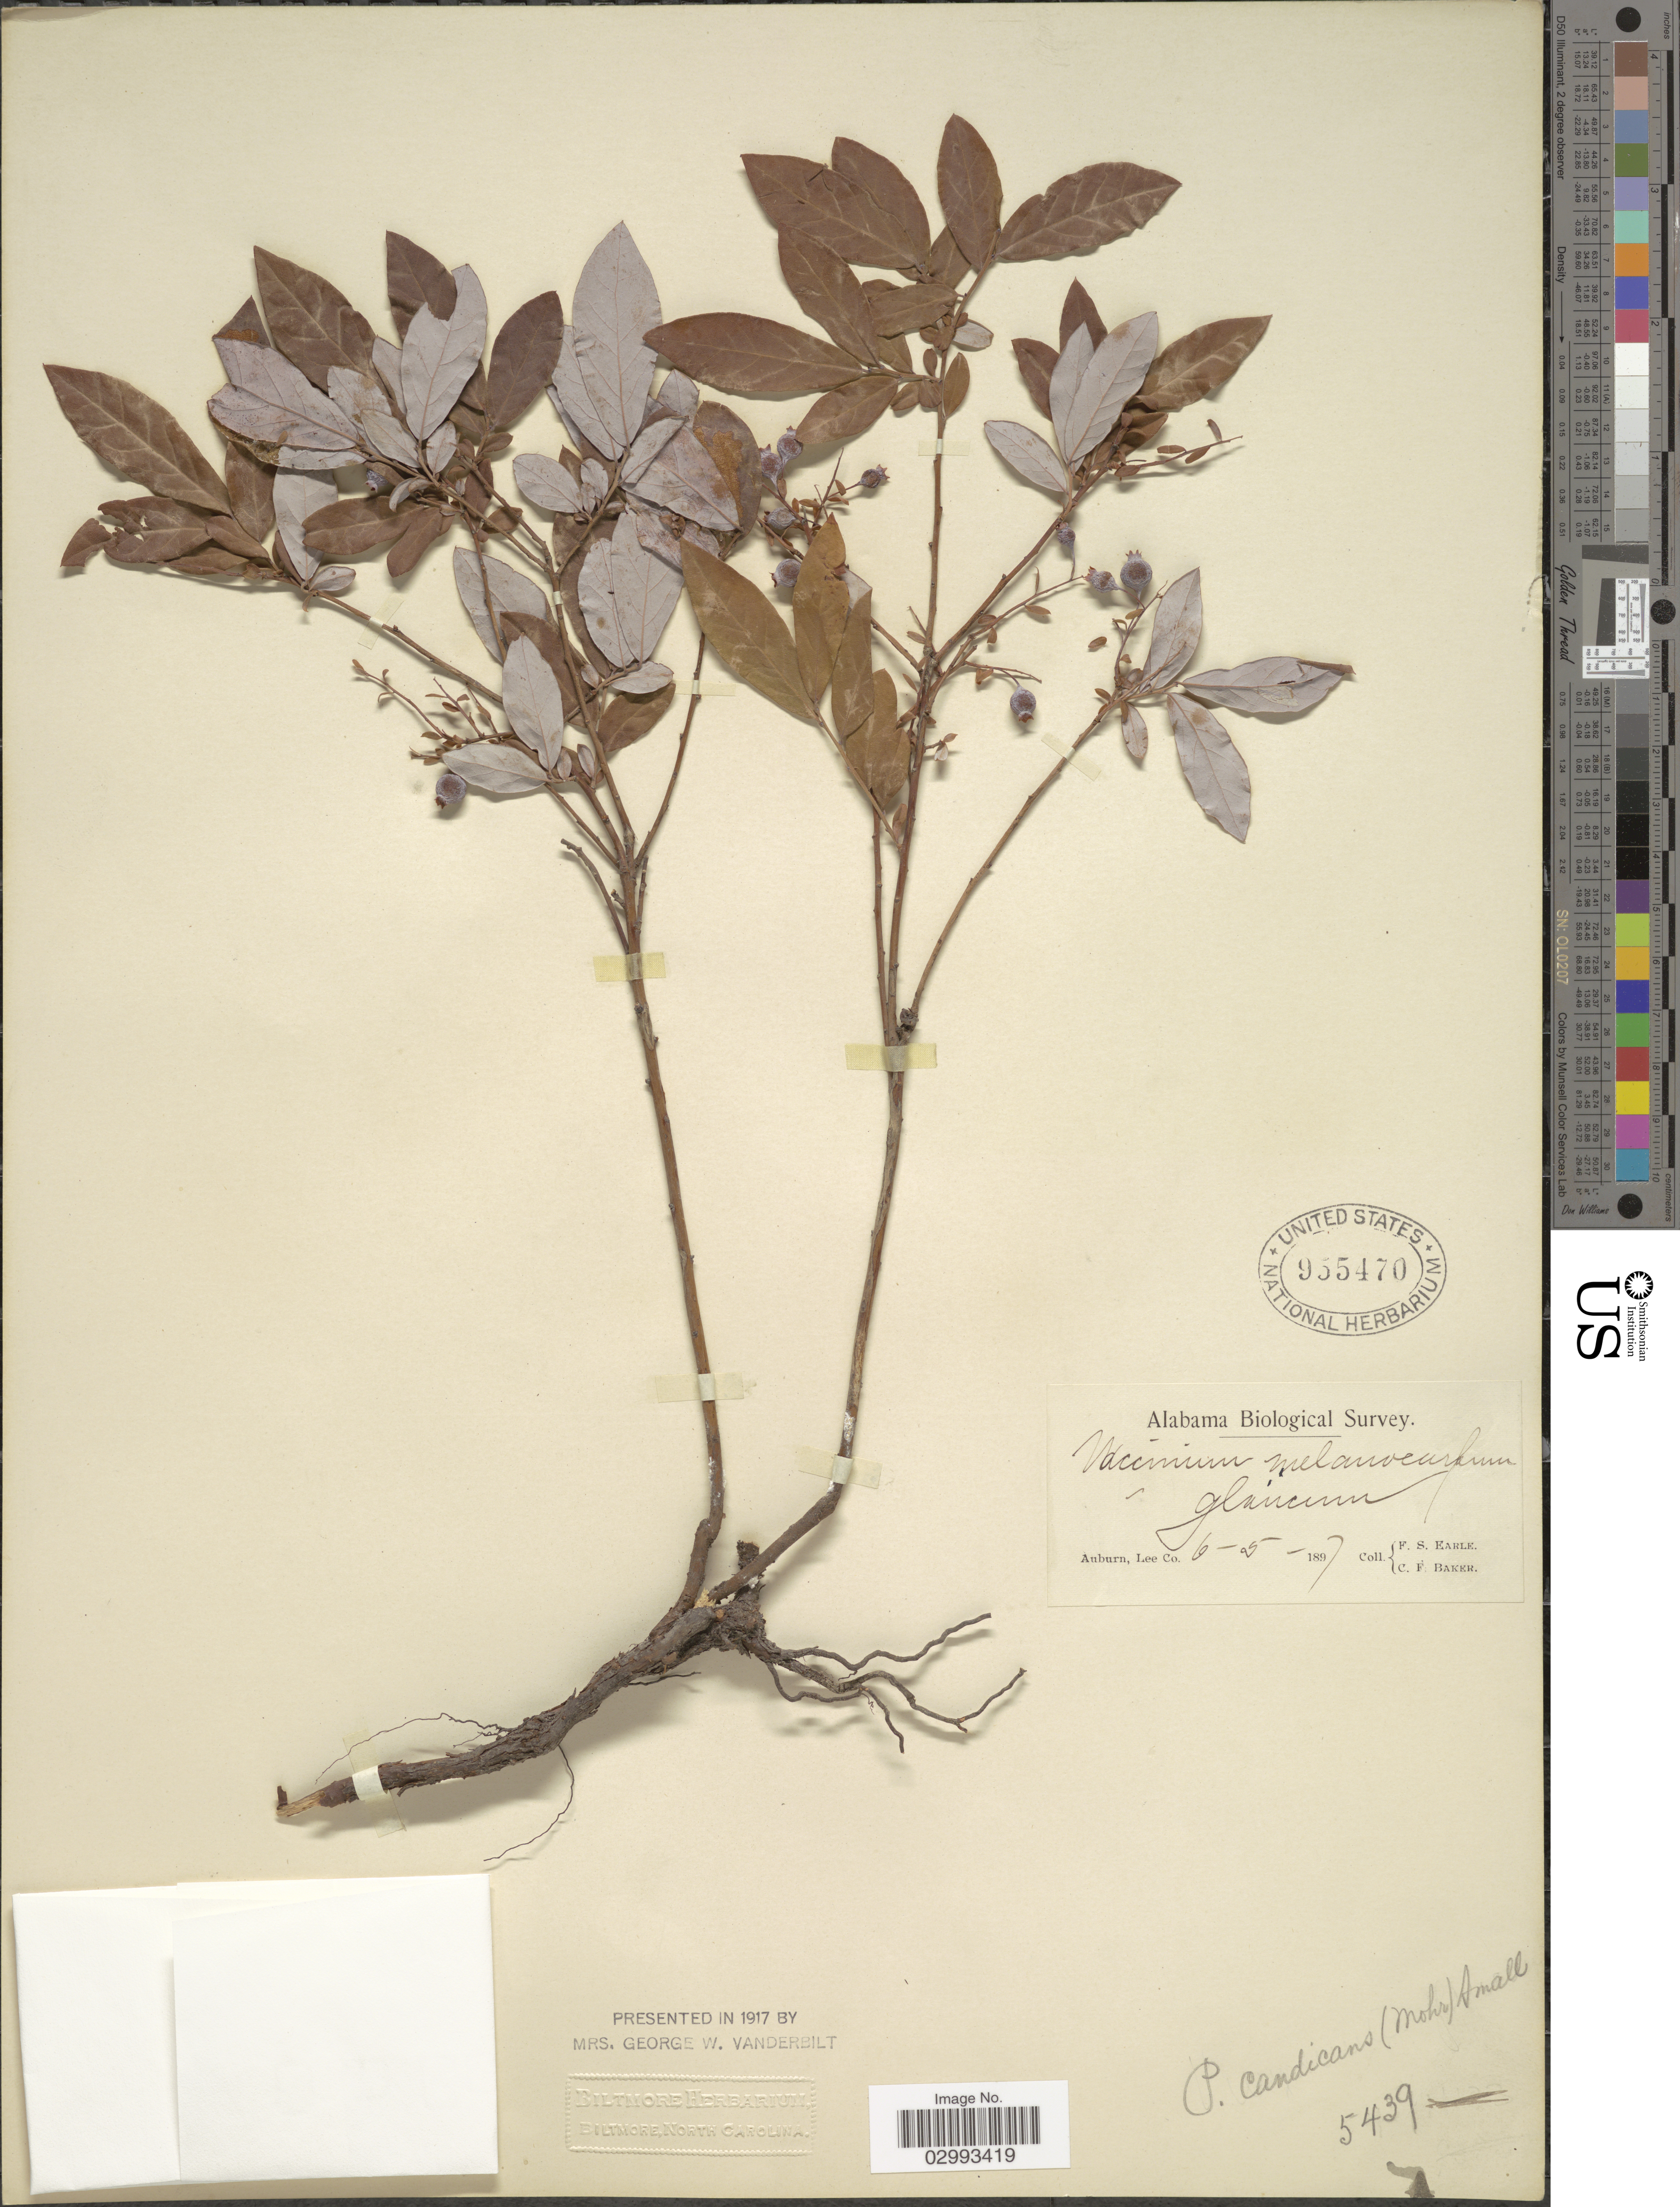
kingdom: Plantae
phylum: Tracheophyta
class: Magnoliopsida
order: Ericales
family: Ericaceae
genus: Polycodium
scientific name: Polycodium stamineum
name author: (L.) Greene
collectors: F. S. Earle & C. F. Baker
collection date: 1897-05-06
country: United States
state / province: Alabama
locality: Auburn, Lee Co.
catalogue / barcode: US 955470